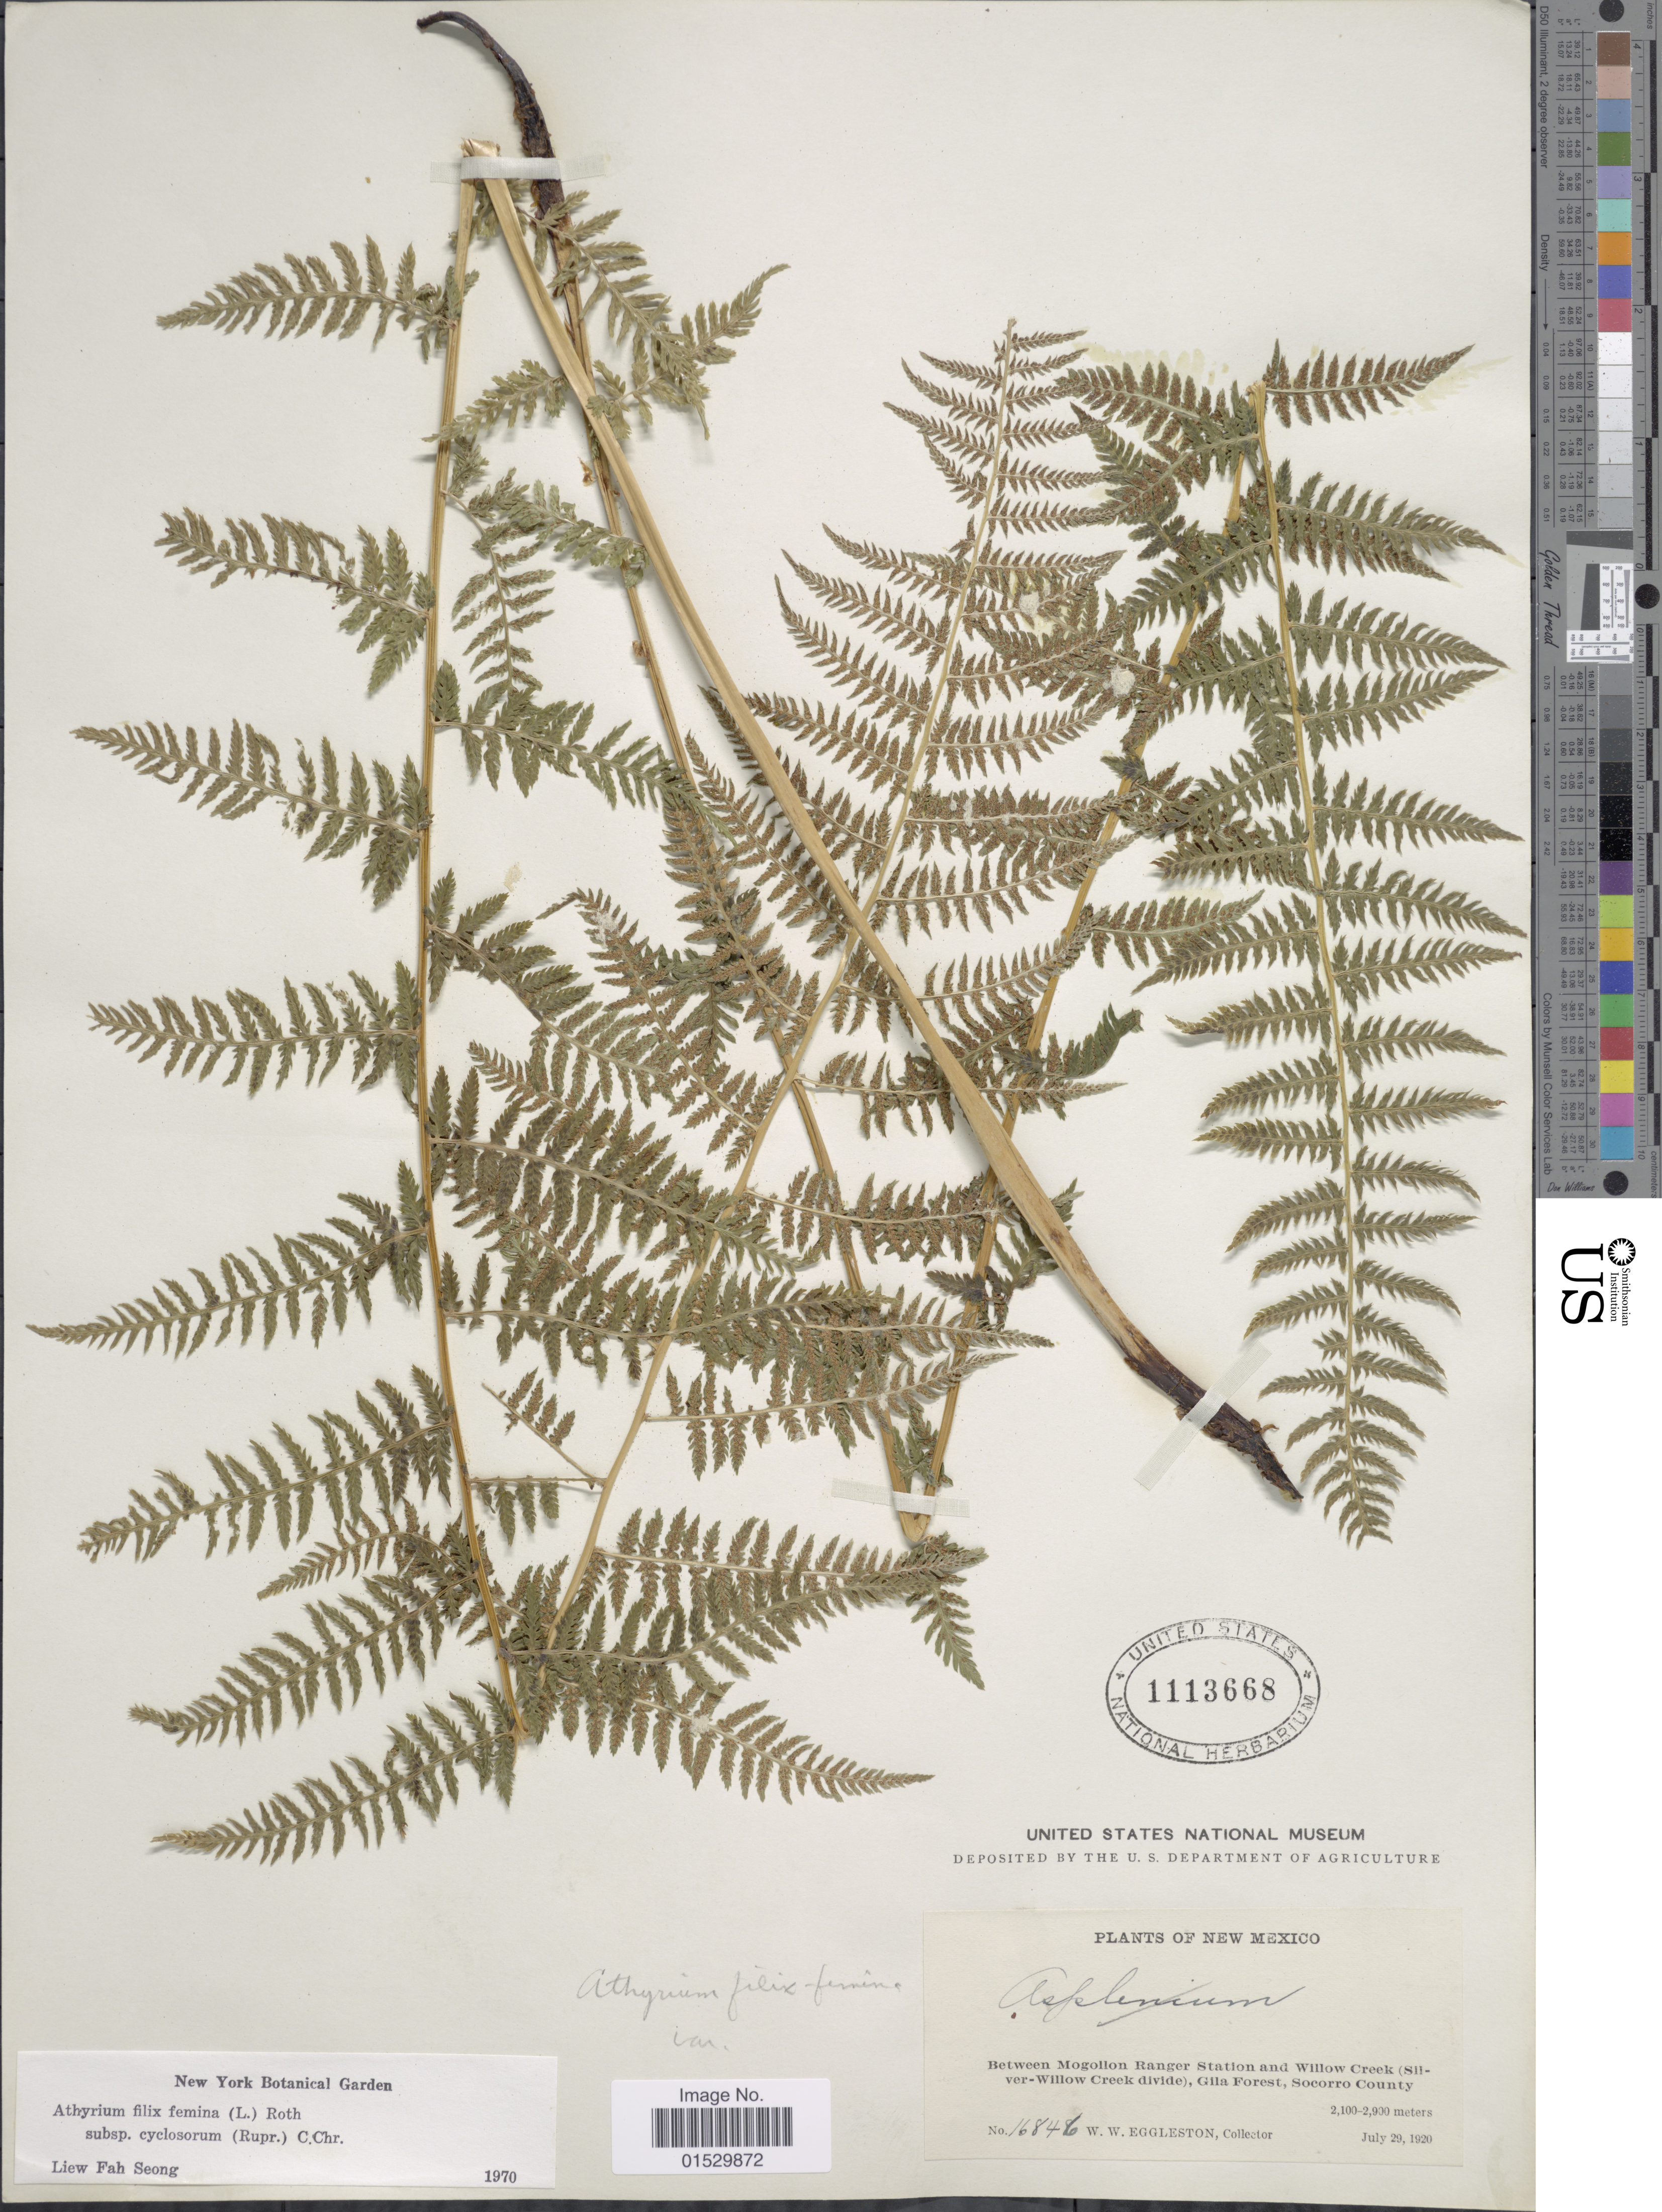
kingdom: Plantae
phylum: Tracheophyta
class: Polypodiopsida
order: Polypodiales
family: Athyriaceae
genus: Athyrium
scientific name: Athyrium filix-femina subsp. cyclosorum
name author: (Rupr.) C. Chr.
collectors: W. W. Eggleston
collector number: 16846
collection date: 1920-07-29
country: United States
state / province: New Mexico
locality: Between Mogollon Ranger Station and Willow Creek (Silver-Willow Creek divide), Gila Forest, Socorro County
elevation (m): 2100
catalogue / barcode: US 1113668